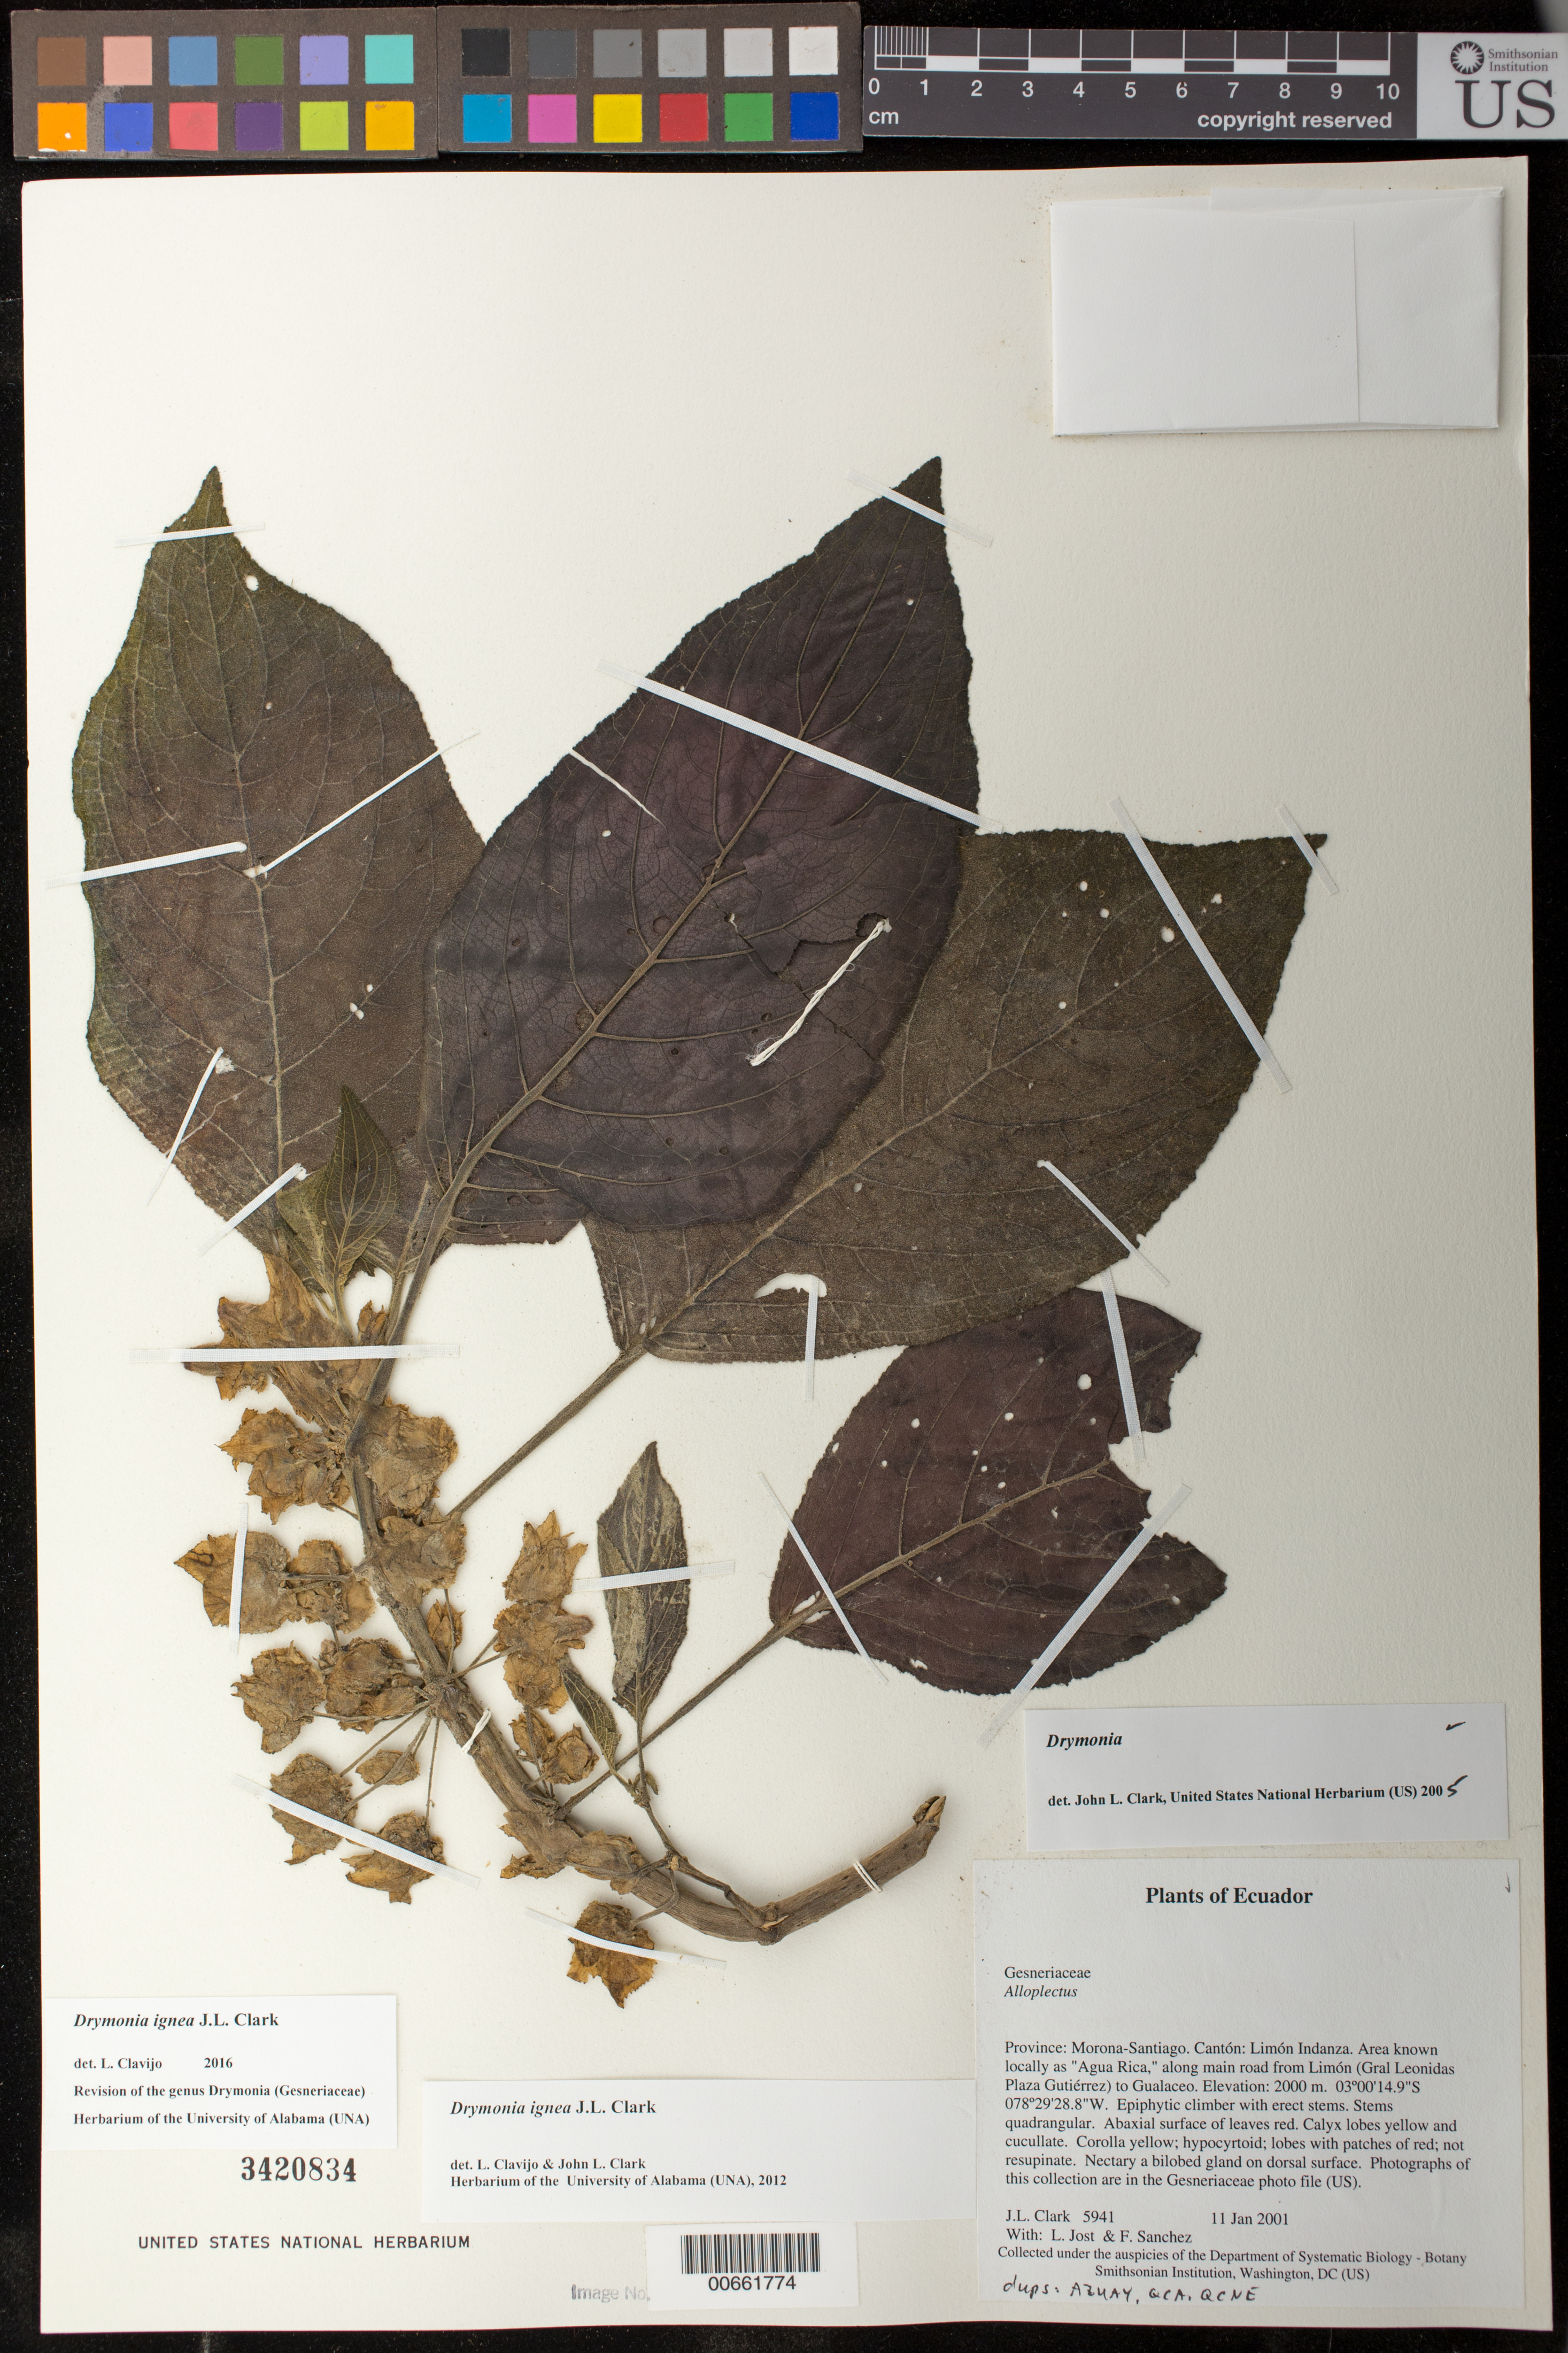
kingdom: Plantae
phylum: Tracheophyta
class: Magnoliopsida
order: Lamiales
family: Gesneriaceae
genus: Drymonia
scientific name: Drymonia ignea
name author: J.L. Clark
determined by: Clavijo, L.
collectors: J. L. Clark, L. Jost & F. Sanchez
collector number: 5941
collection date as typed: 11 Jan 2001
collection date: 2001-01-11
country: Ecuador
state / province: Morona-Santiago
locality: Cantón: Limón Indanza; area known locally as "Agua Rica", along main road from Limón (Gral Leonidas Plaza Gutiérrez) to Gualaceo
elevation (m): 2000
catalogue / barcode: US 3420834